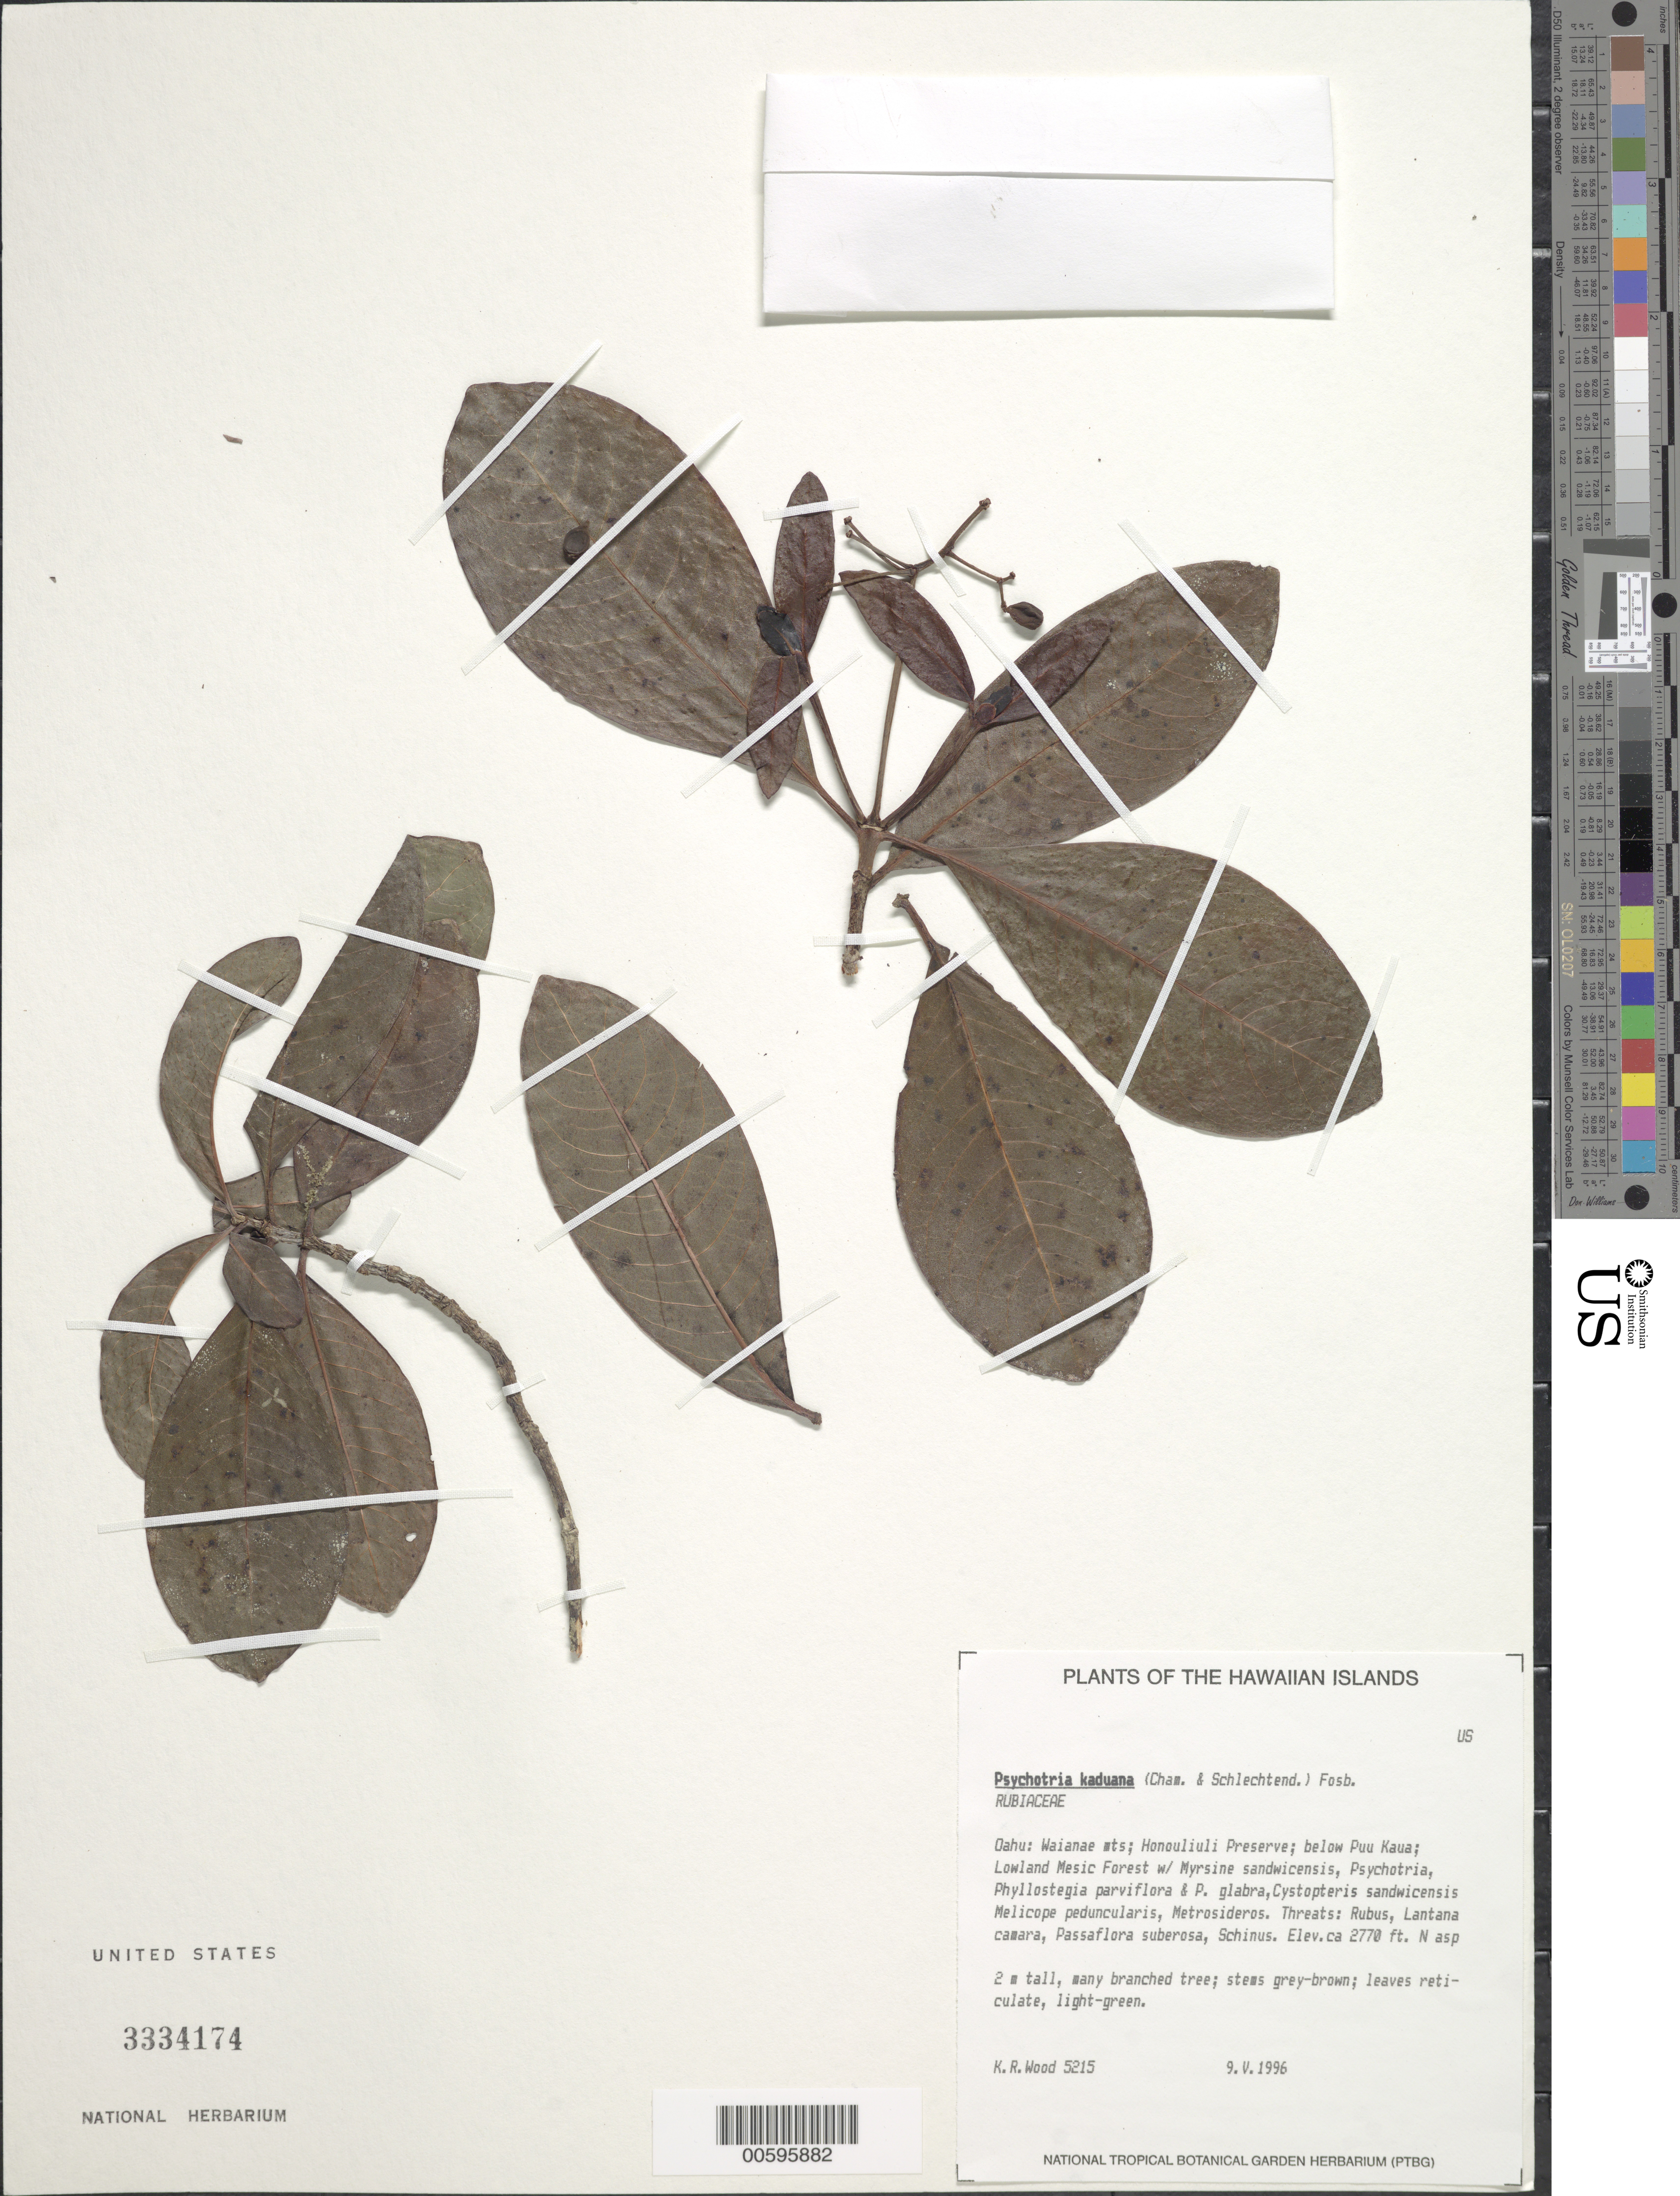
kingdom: Plantae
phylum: Tracheophyta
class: Magnoliopsida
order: Gentianales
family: Rubiaceae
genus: Psychotria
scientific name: Psychotria kaduana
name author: (Cham. & Schltdl.) Fosberg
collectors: K. R. Wood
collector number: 5215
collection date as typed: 9 May 1996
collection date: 1996-05-09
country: United States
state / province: Hawaii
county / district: Honolulu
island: Oahu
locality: Waianae Mts; Honouliuli Preserve; below Puu Kaua.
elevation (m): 844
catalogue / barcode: US 3334174